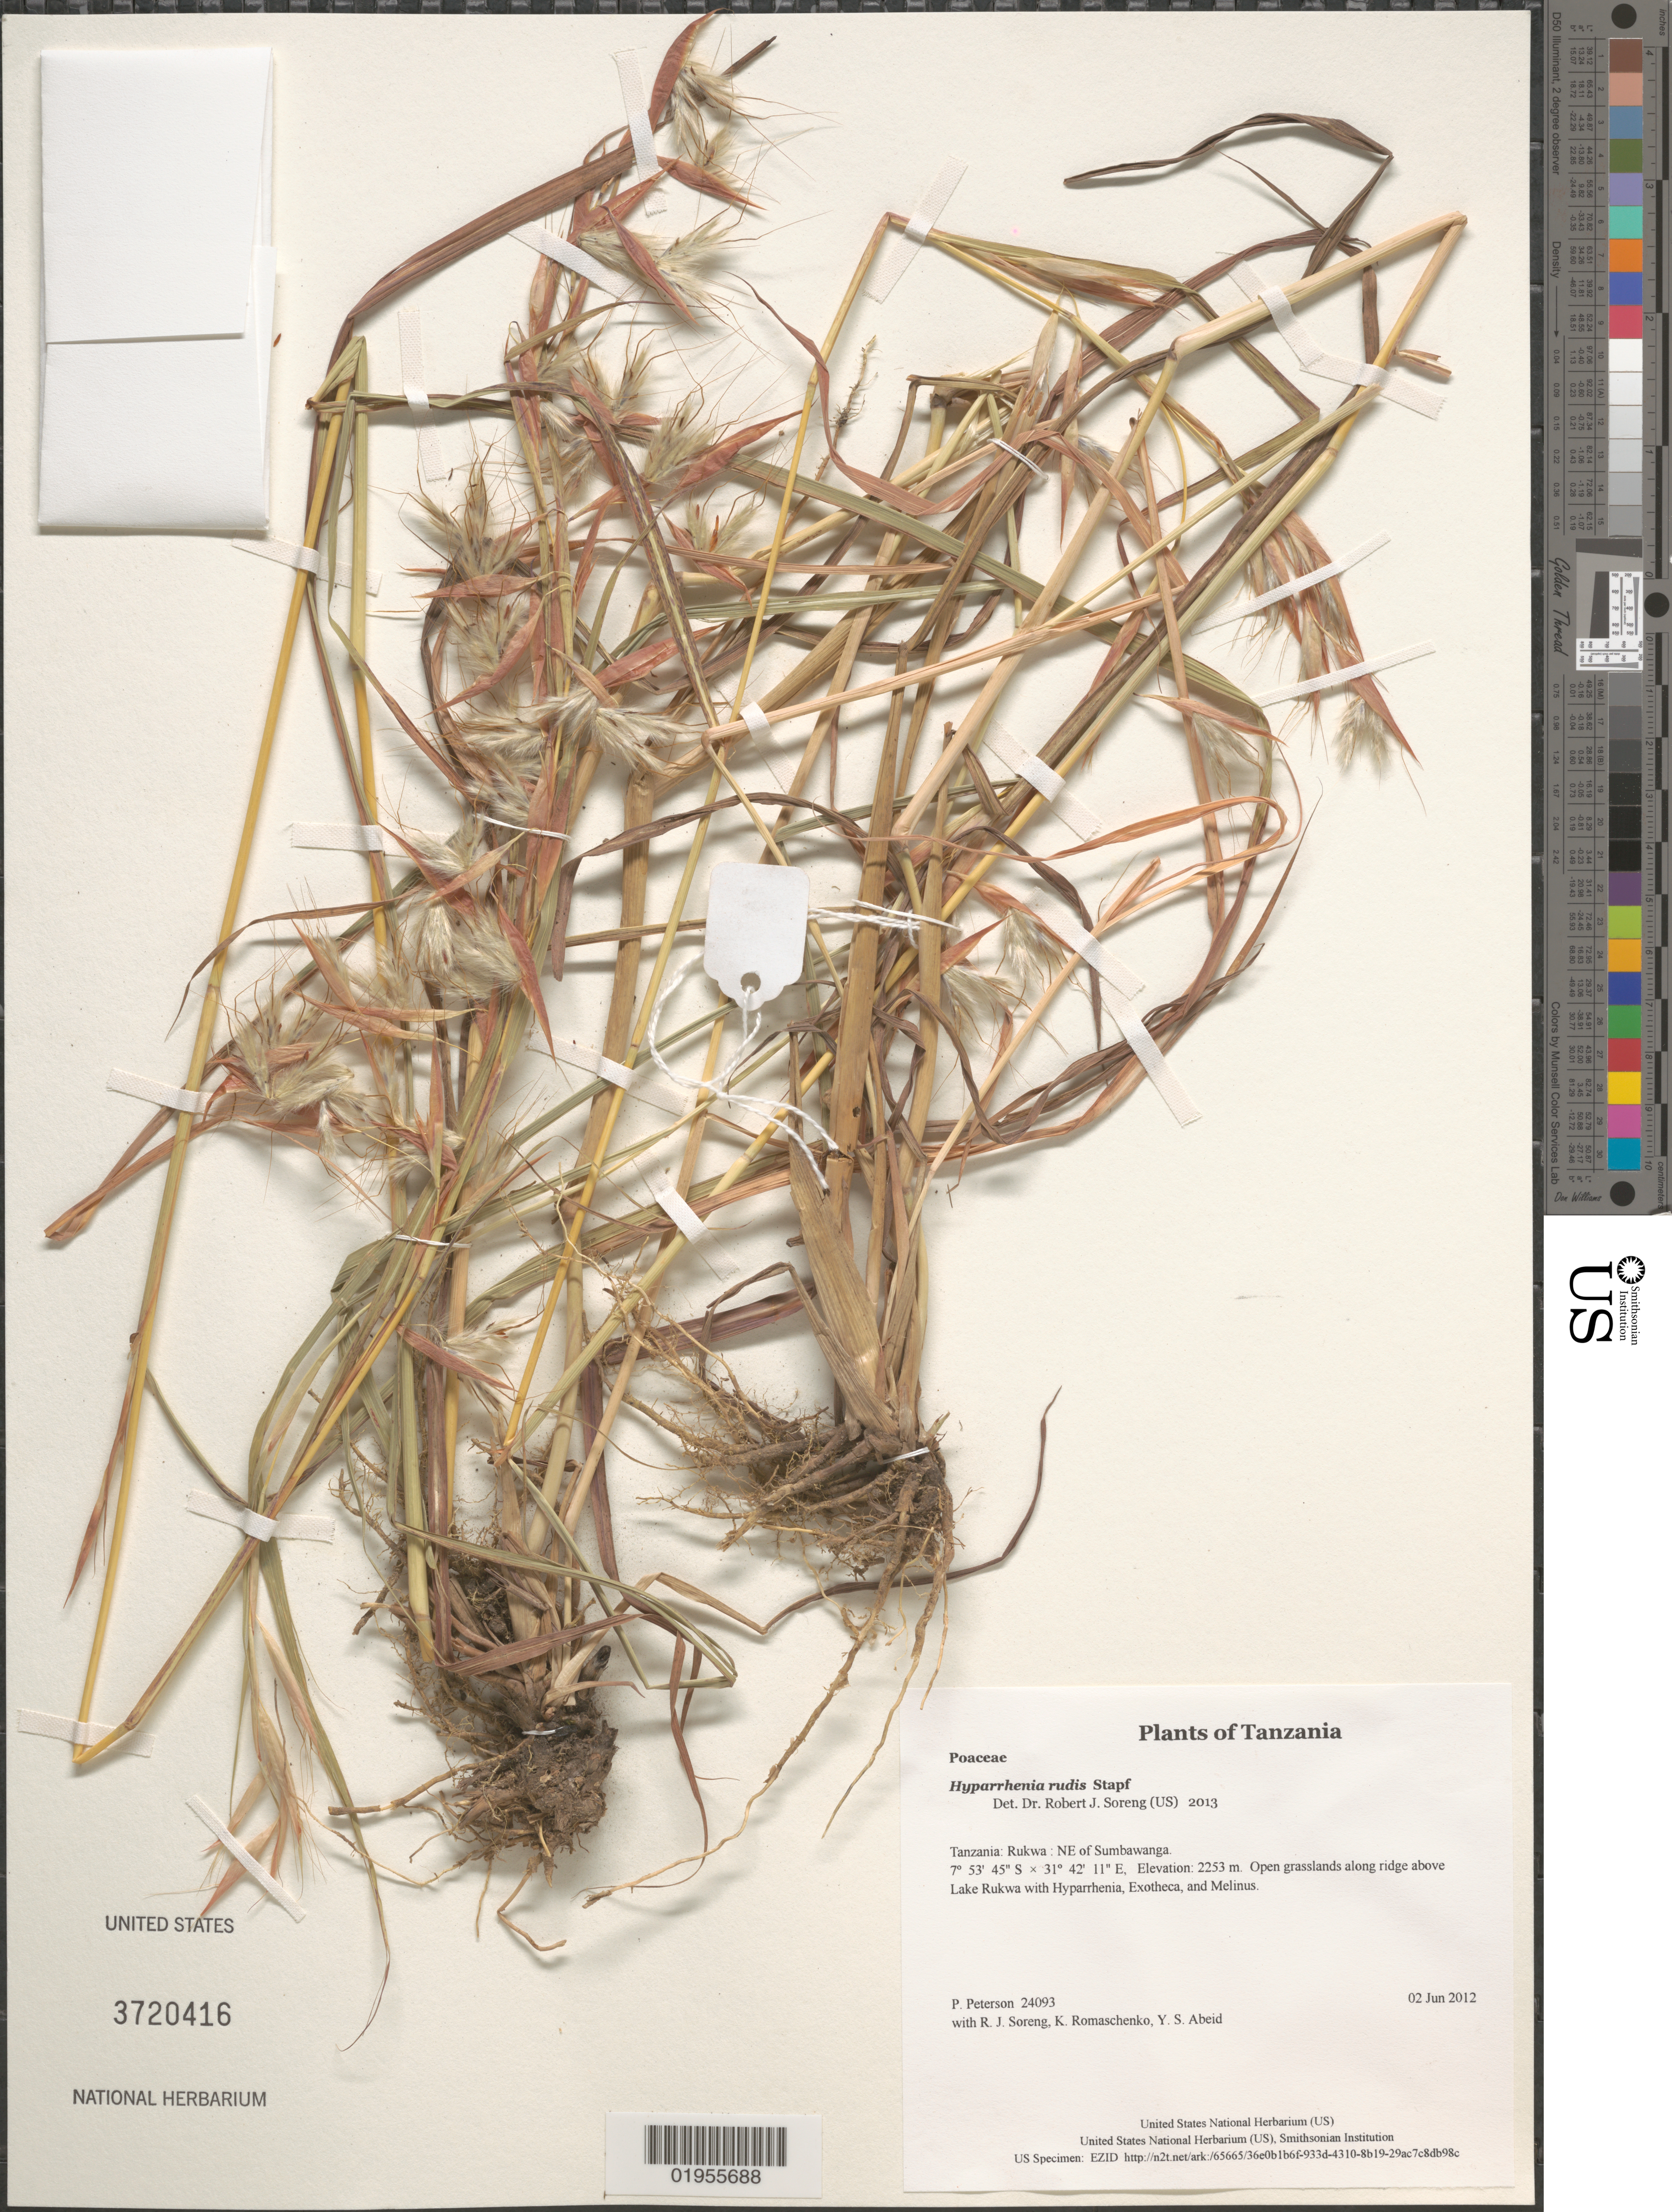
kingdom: Plantae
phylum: Tracheophyta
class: Liliopsida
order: Poales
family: Poaceae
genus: Hyparrhenia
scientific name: Hyparrhenia rudis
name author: Stapf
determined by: Soreng, Robert J., Research Associate (BOT), Smithsonian Institution - National Museum of Natural History (UNITED STATES)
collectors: P. M. Peterson, R. J. Soreng, K. Romaschenko & Y. Abeid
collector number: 24093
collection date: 2012-06-02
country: Tanzania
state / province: Rukwa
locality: NE of Sumbawanga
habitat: Open grasslands along ridge above Lake Rukwa with Hyparrhenia, Exotheca, and Melinus.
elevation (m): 2253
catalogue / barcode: US 3720416